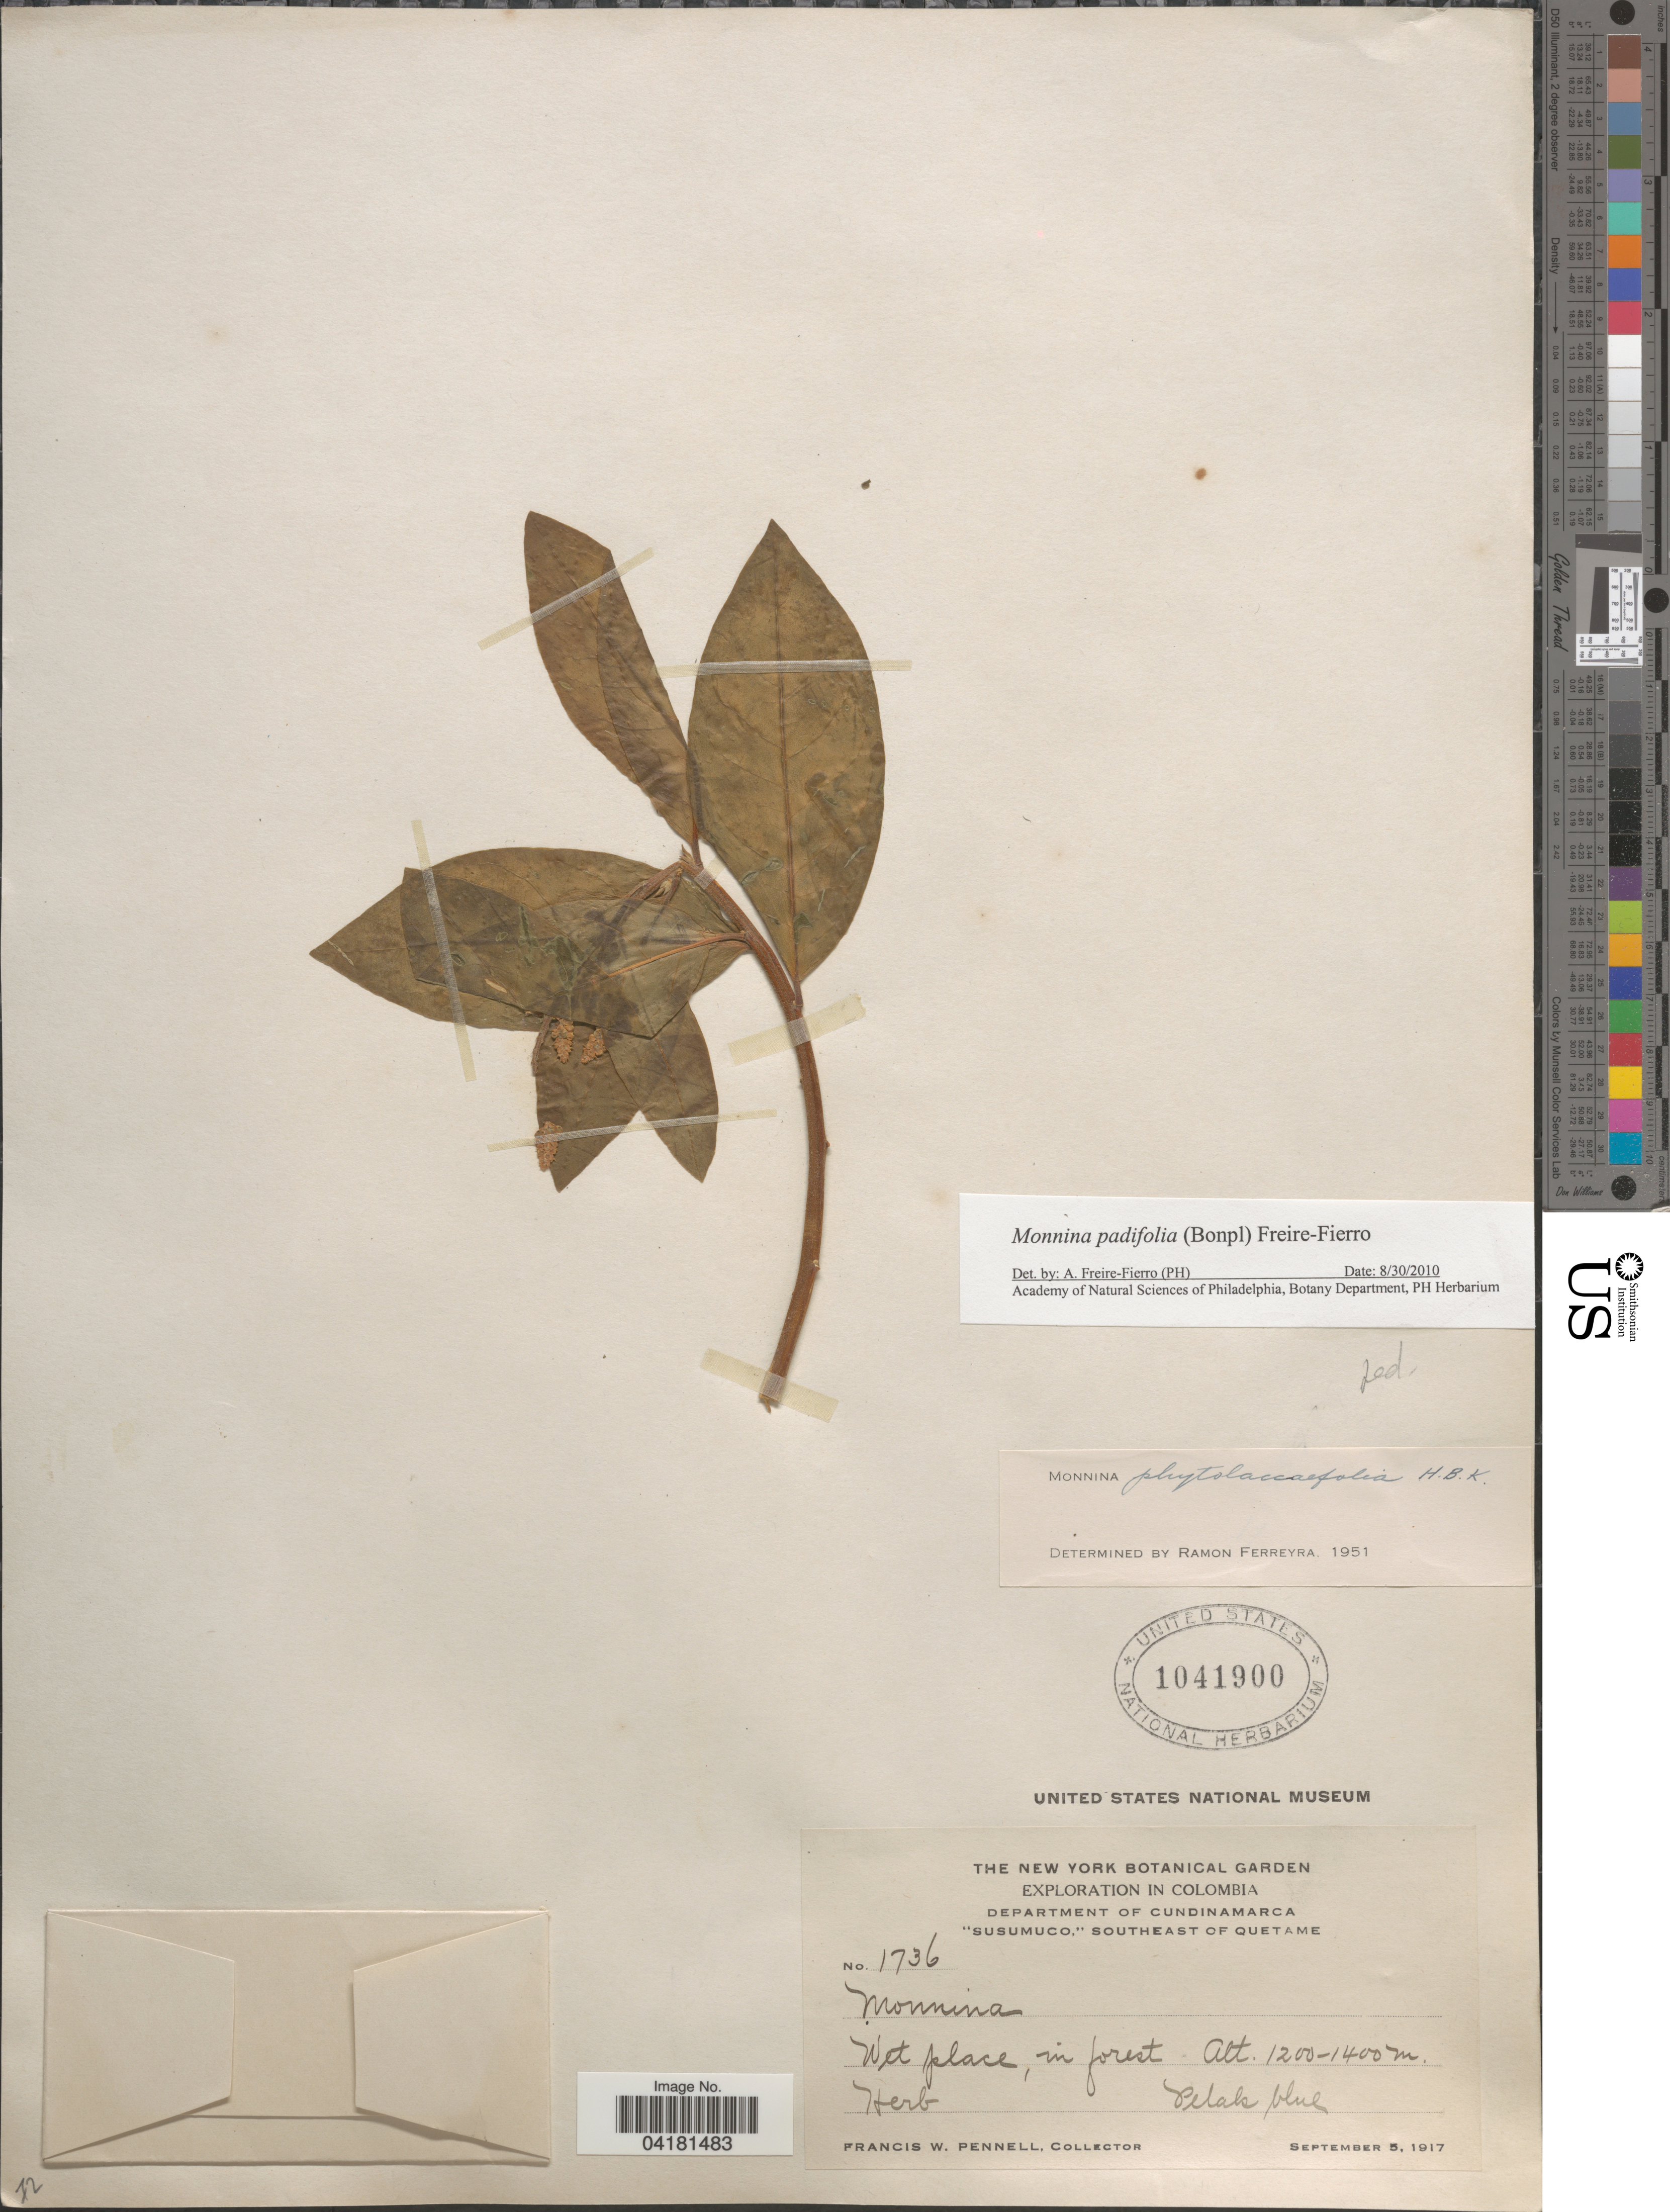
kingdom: Plantae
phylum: Tracheophyta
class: Magnoliopsida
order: Fabales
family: Polygalaceae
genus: Monnina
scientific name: Monnina padifolia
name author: (Bonpl.) Freire-Fierro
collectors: F. W. Pennell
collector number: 1736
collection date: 1917-09-05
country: Colombia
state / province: Cundinamarca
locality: Exploration in Colombia. Department of Cundinamarca. "Susumuco," southeast of Quetame.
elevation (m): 1200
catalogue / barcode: US 1041900